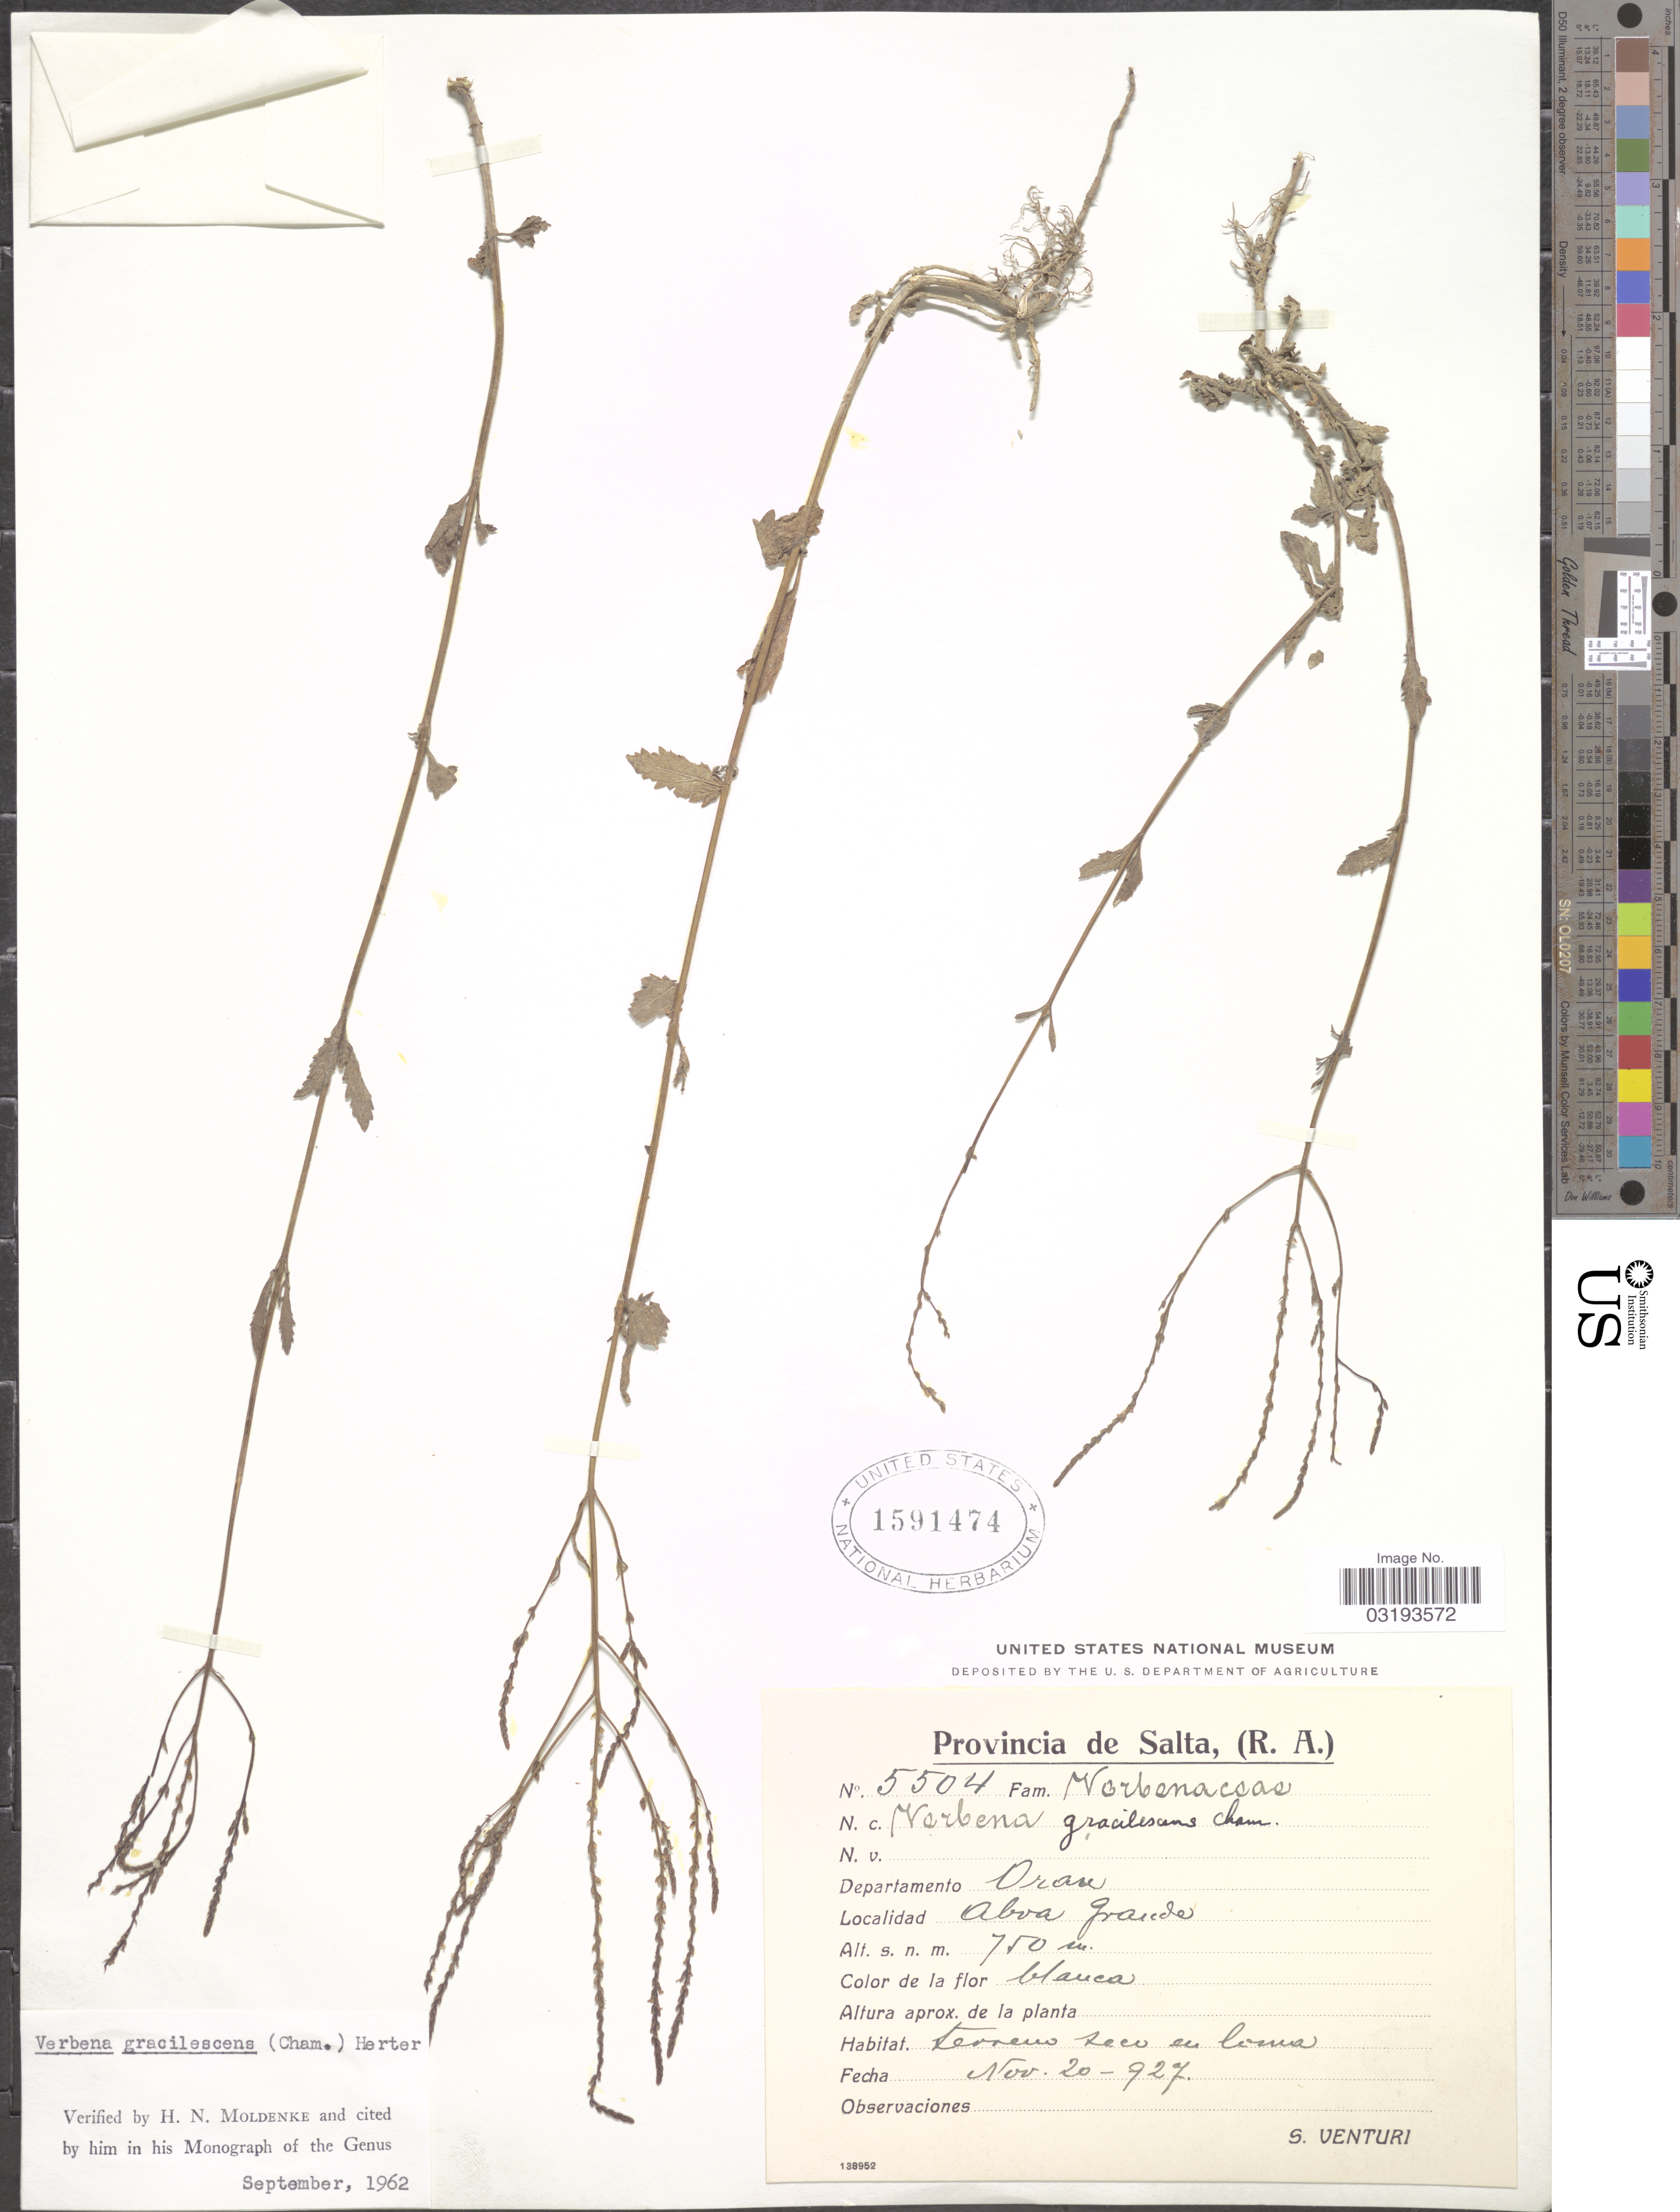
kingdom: Plantae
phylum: Tracheophyta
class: Magnoliopsida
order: Lamiales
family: Verbenaceae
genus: Verbena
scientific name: Verbena gracilescens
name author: (Cham.) Herter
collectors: S. Venturi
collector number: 5504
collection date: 1927-11-20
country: Argentina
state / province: Salta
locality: Departamento Oran. Abra Grande.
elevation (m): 750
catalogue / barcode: US 1591474